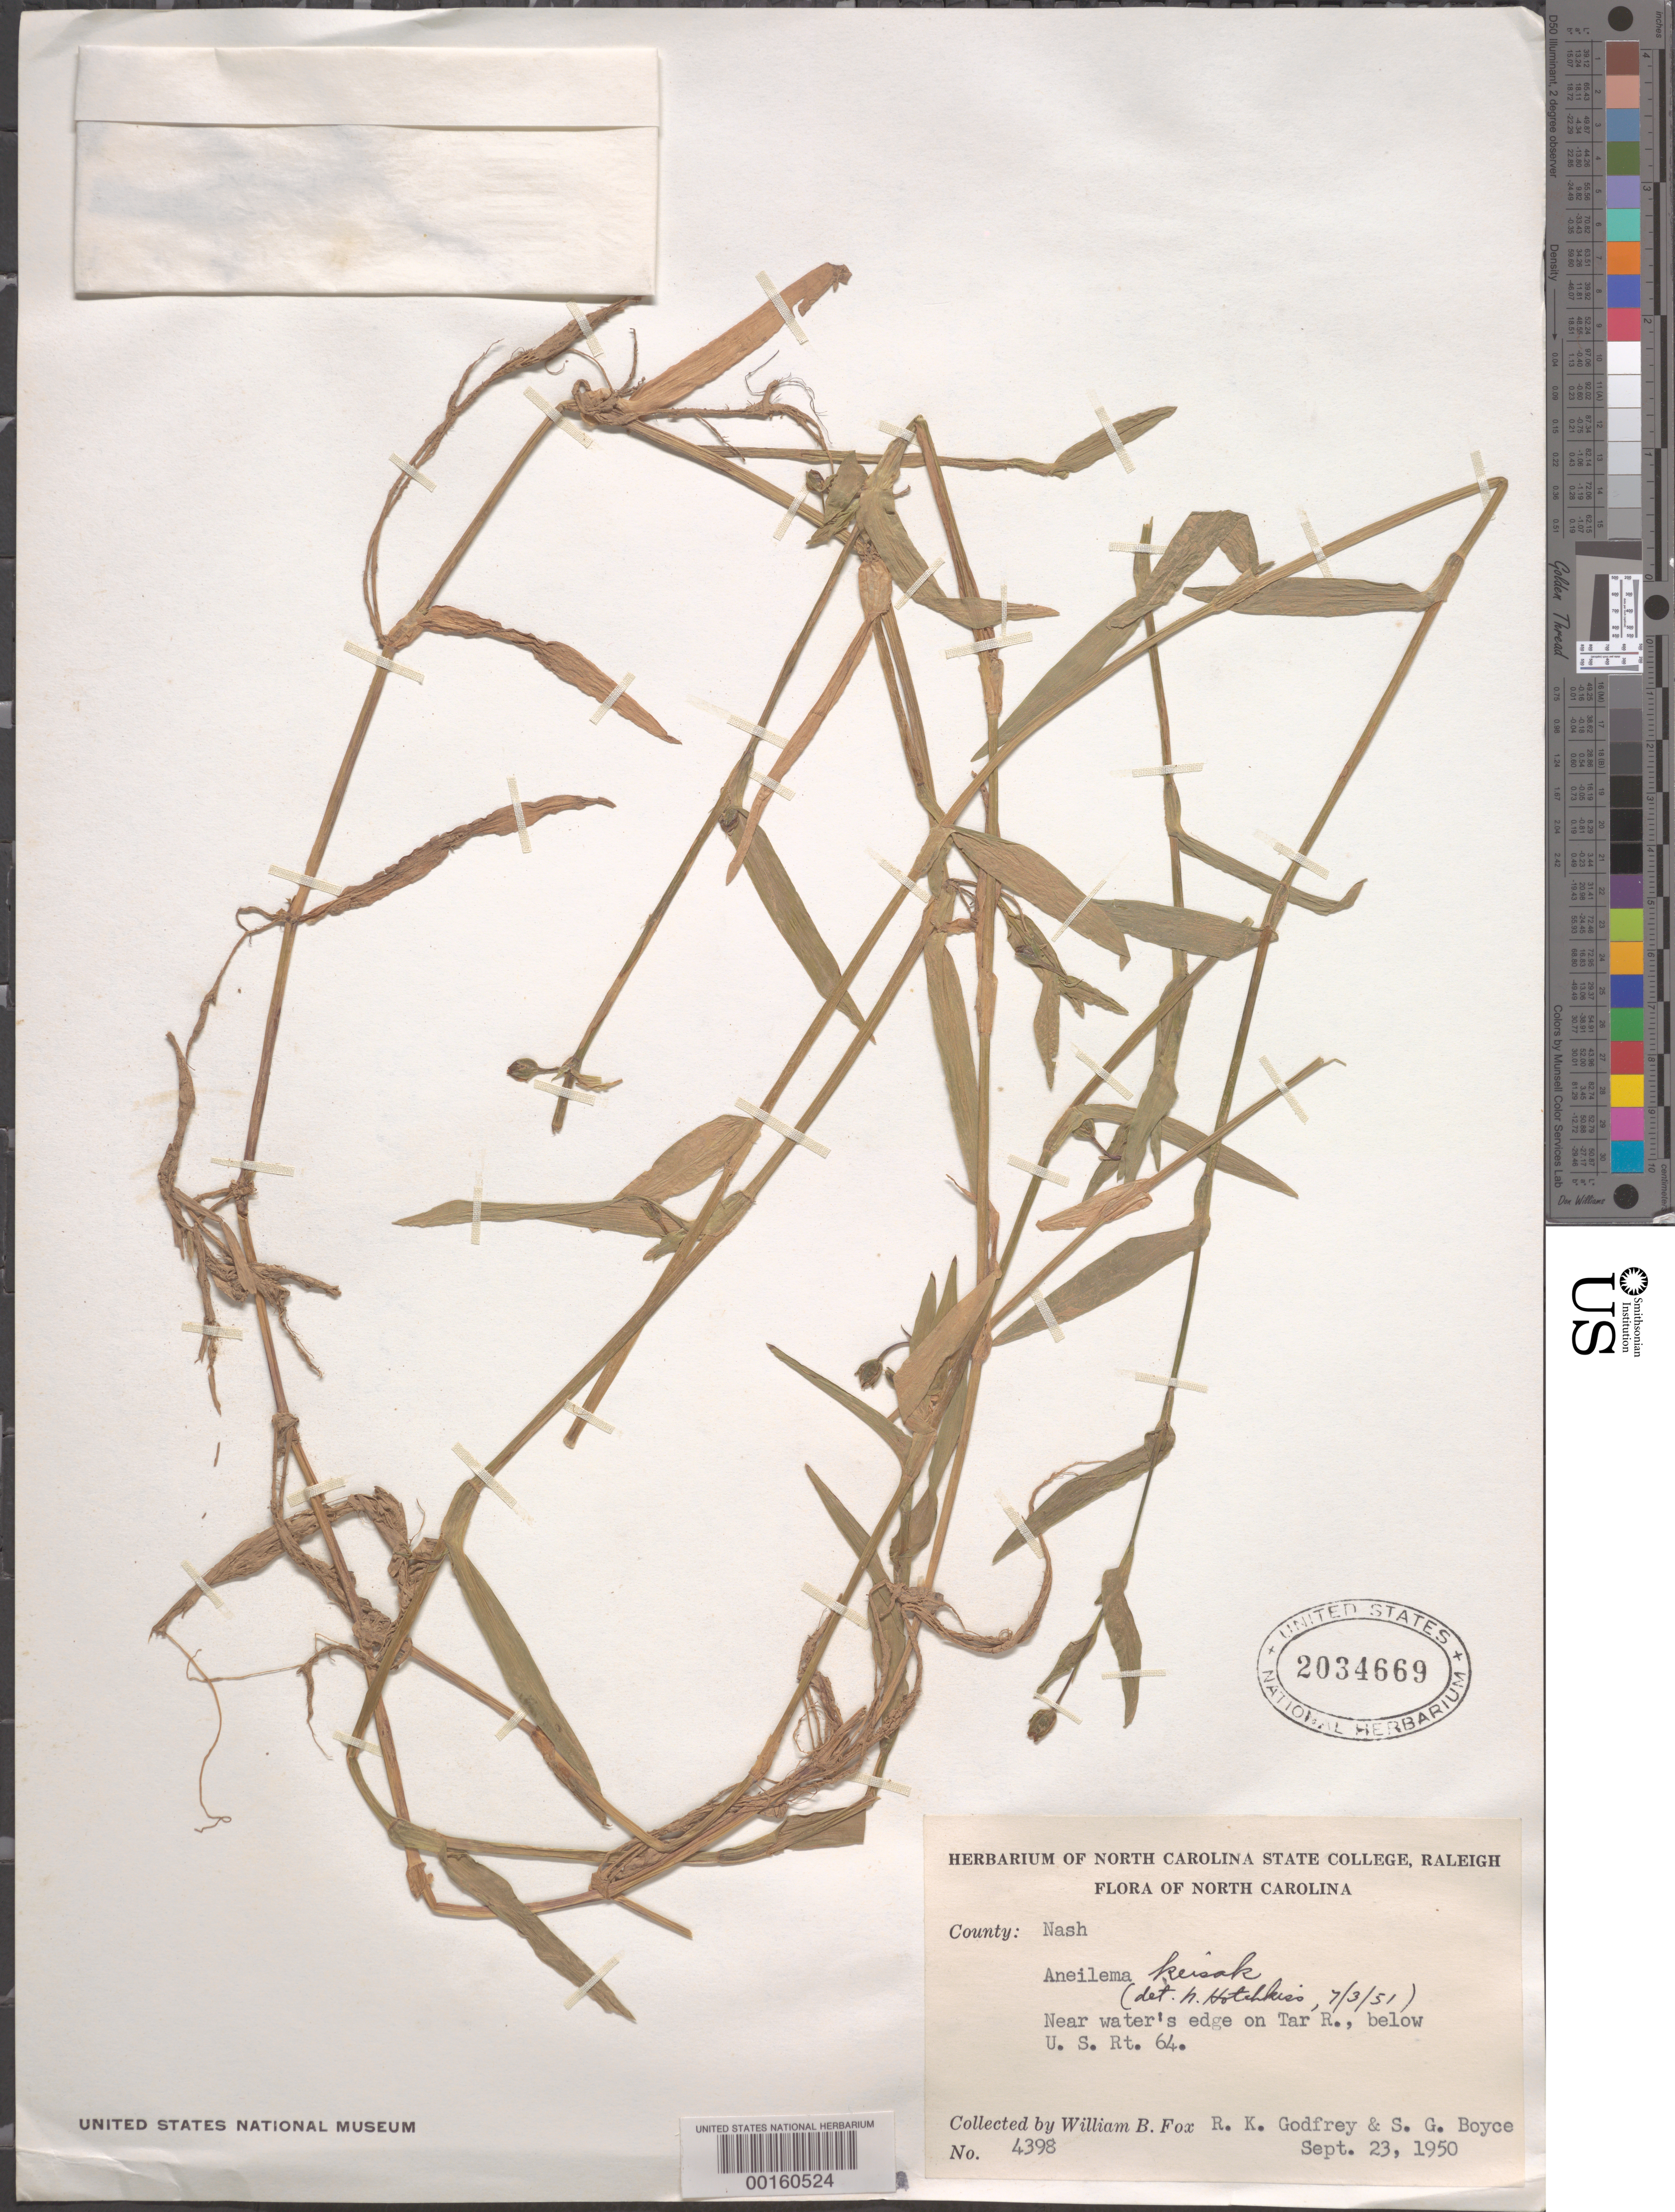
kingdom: Plantae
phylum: Tracheophyta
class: Liliopsida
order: Commelinales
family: Commelinaceae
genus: Murdannia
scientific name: Murdannia keisak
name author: (Hassk.) Hand.-Mazz.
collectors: W. Fox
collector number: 4398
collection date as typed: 23 Sep 1950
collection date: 1950-09-23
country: United States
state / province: North Carolina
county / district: Nash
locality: Tar river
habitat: River bank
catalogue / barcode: US 2034669